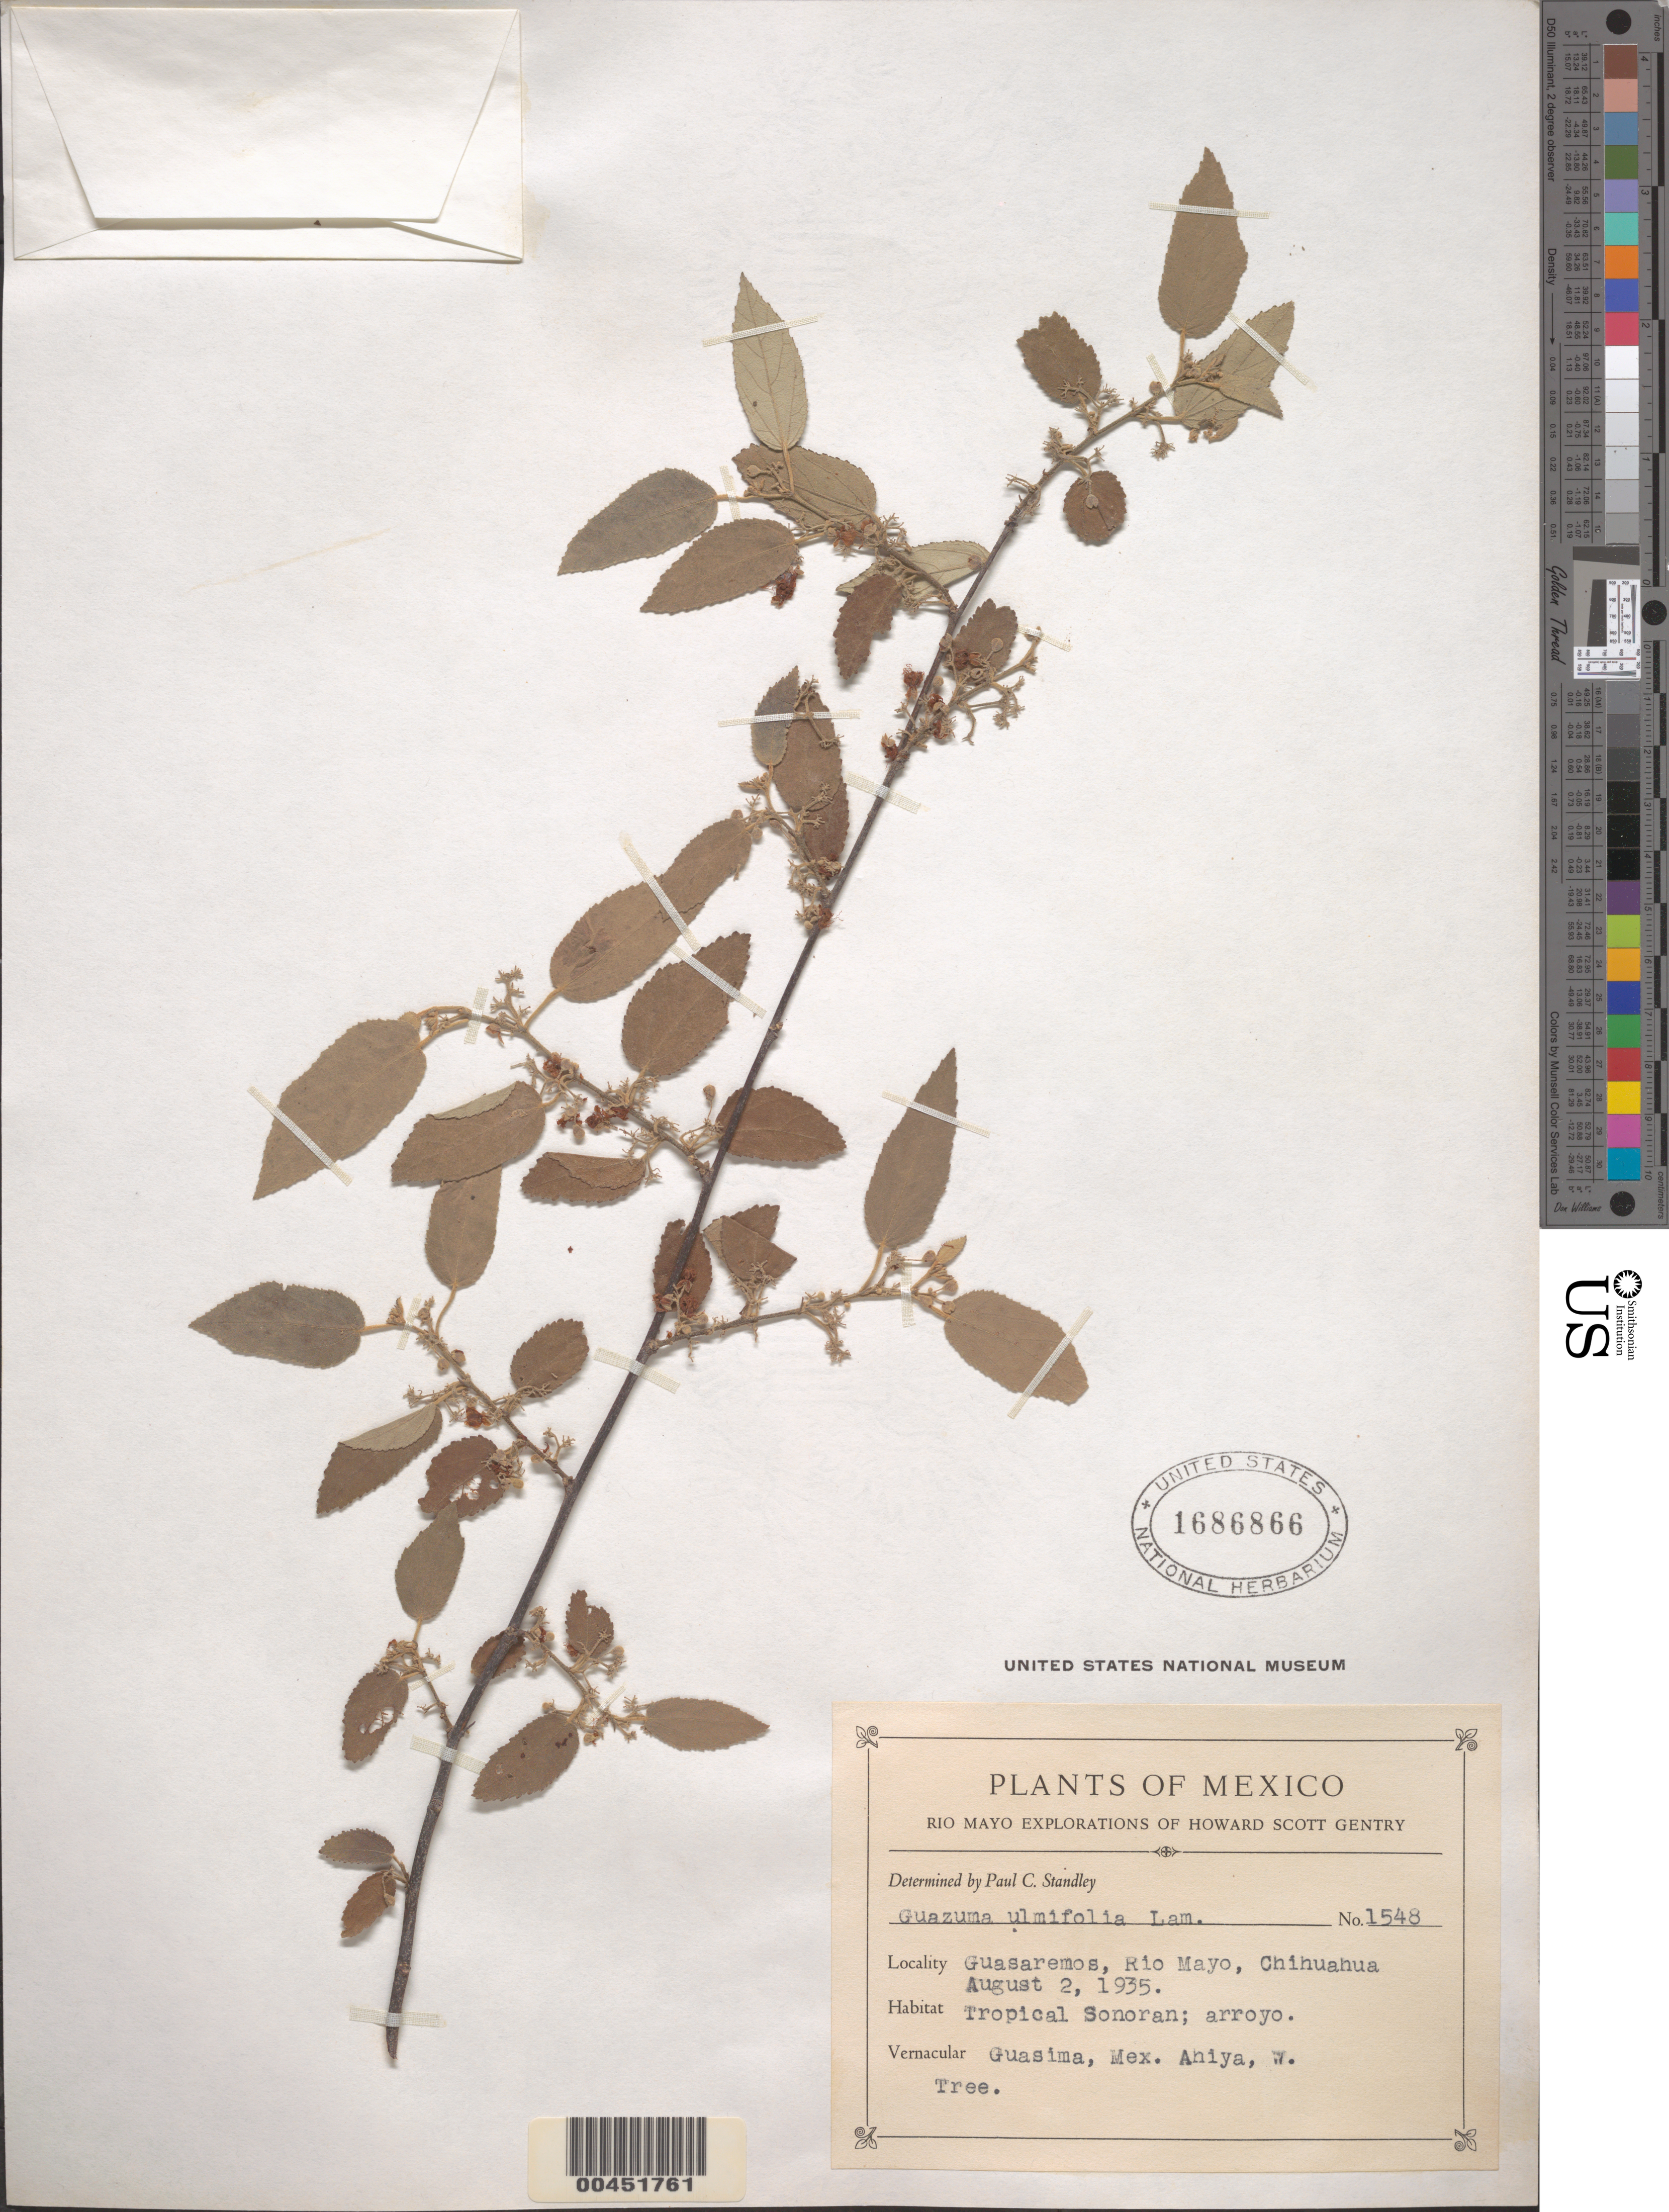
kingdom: Plantae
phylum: Tracheophyta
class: Magnoliopsida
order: Malvales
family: Malvaceae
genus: Guazuma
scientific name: Guazuma ulmifolia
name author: Lam.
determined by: Dorr, L. J., (BOT), Smithsonian Institution - National Museum of Natural History (UNITED STATES)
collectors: H. S. Gentry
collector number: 1548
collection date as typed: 02 Aug 1935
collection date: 1935-08-02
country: Mexico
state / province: Chihuahua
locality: Guasaremos, Rio Mayo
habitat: Tropical Sonoran; arroyo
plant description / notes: Common name: Guasima; Common name language: Mex.; Common name: Ahiya; Common name language: W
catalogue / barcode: US 1686866